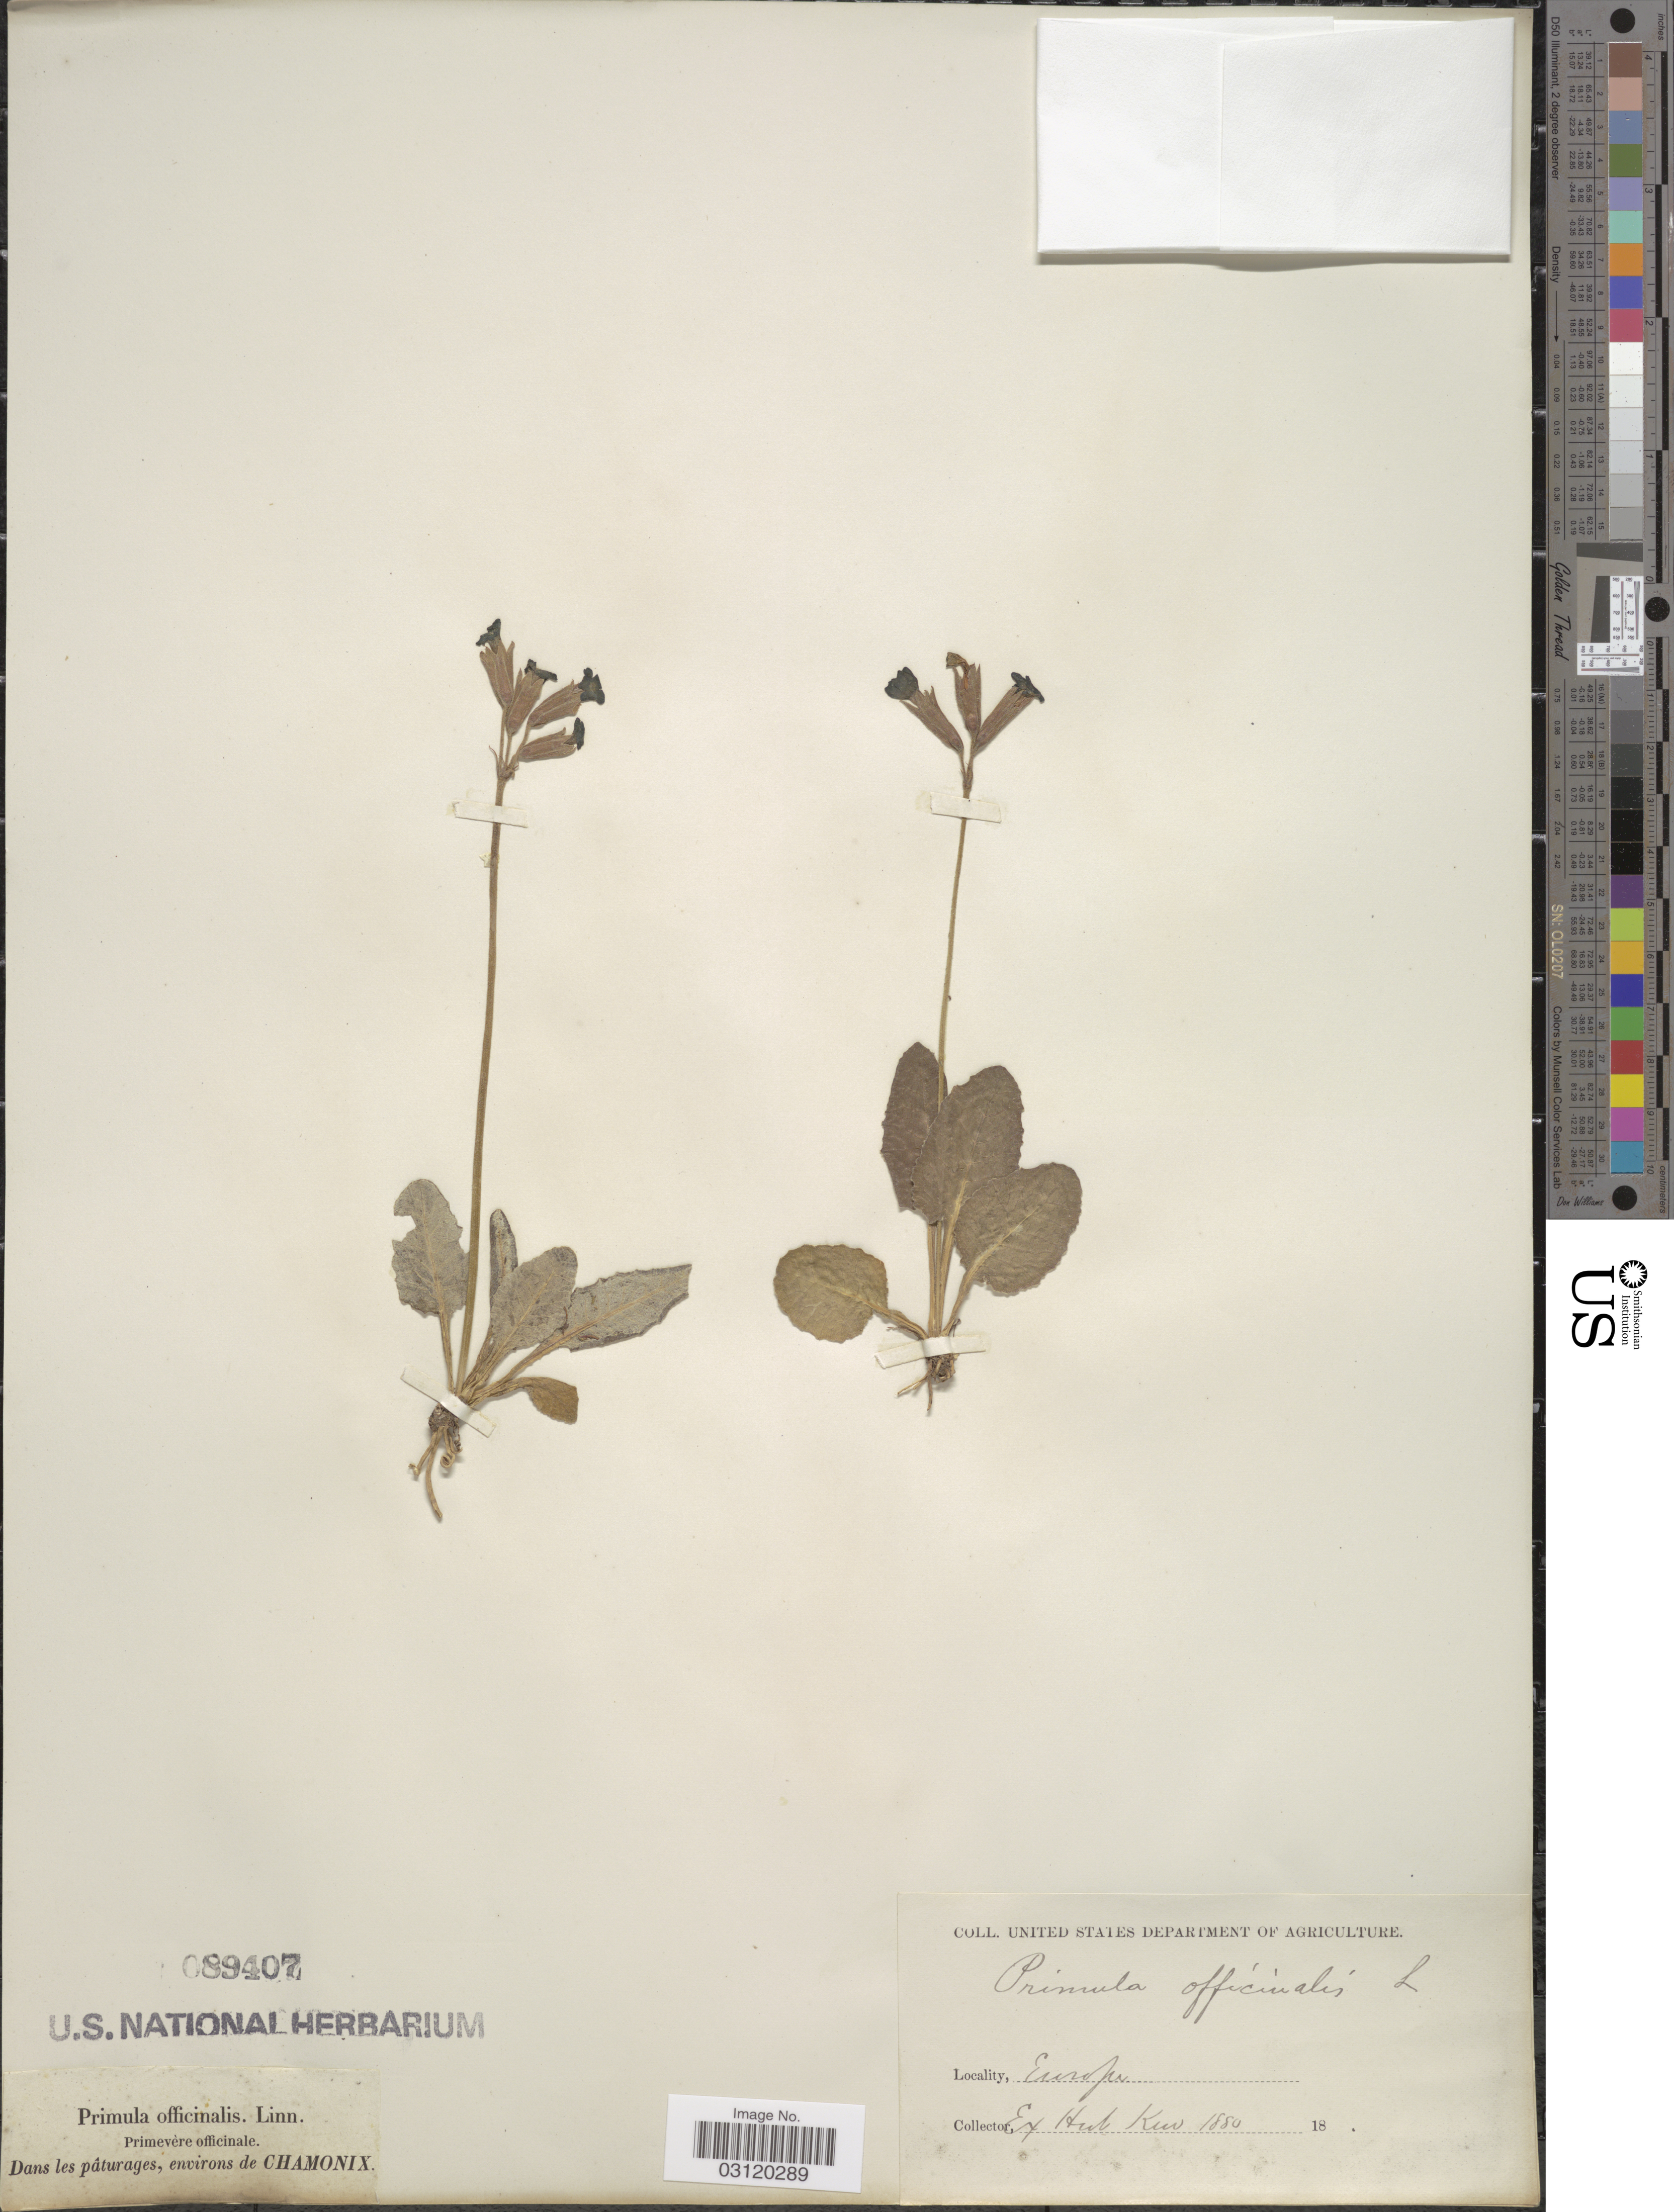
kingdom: Plantae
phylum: Tracheophyta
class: Magnoliopsida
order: Ericales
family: Primulaceae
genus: Primula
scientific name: Primula officinalis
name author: (L.) Hill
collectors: Ex Herb. Kewense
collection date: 1880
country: France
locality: Europe, Dans les paturages, environs de Chamonix.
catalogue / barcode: US 89407